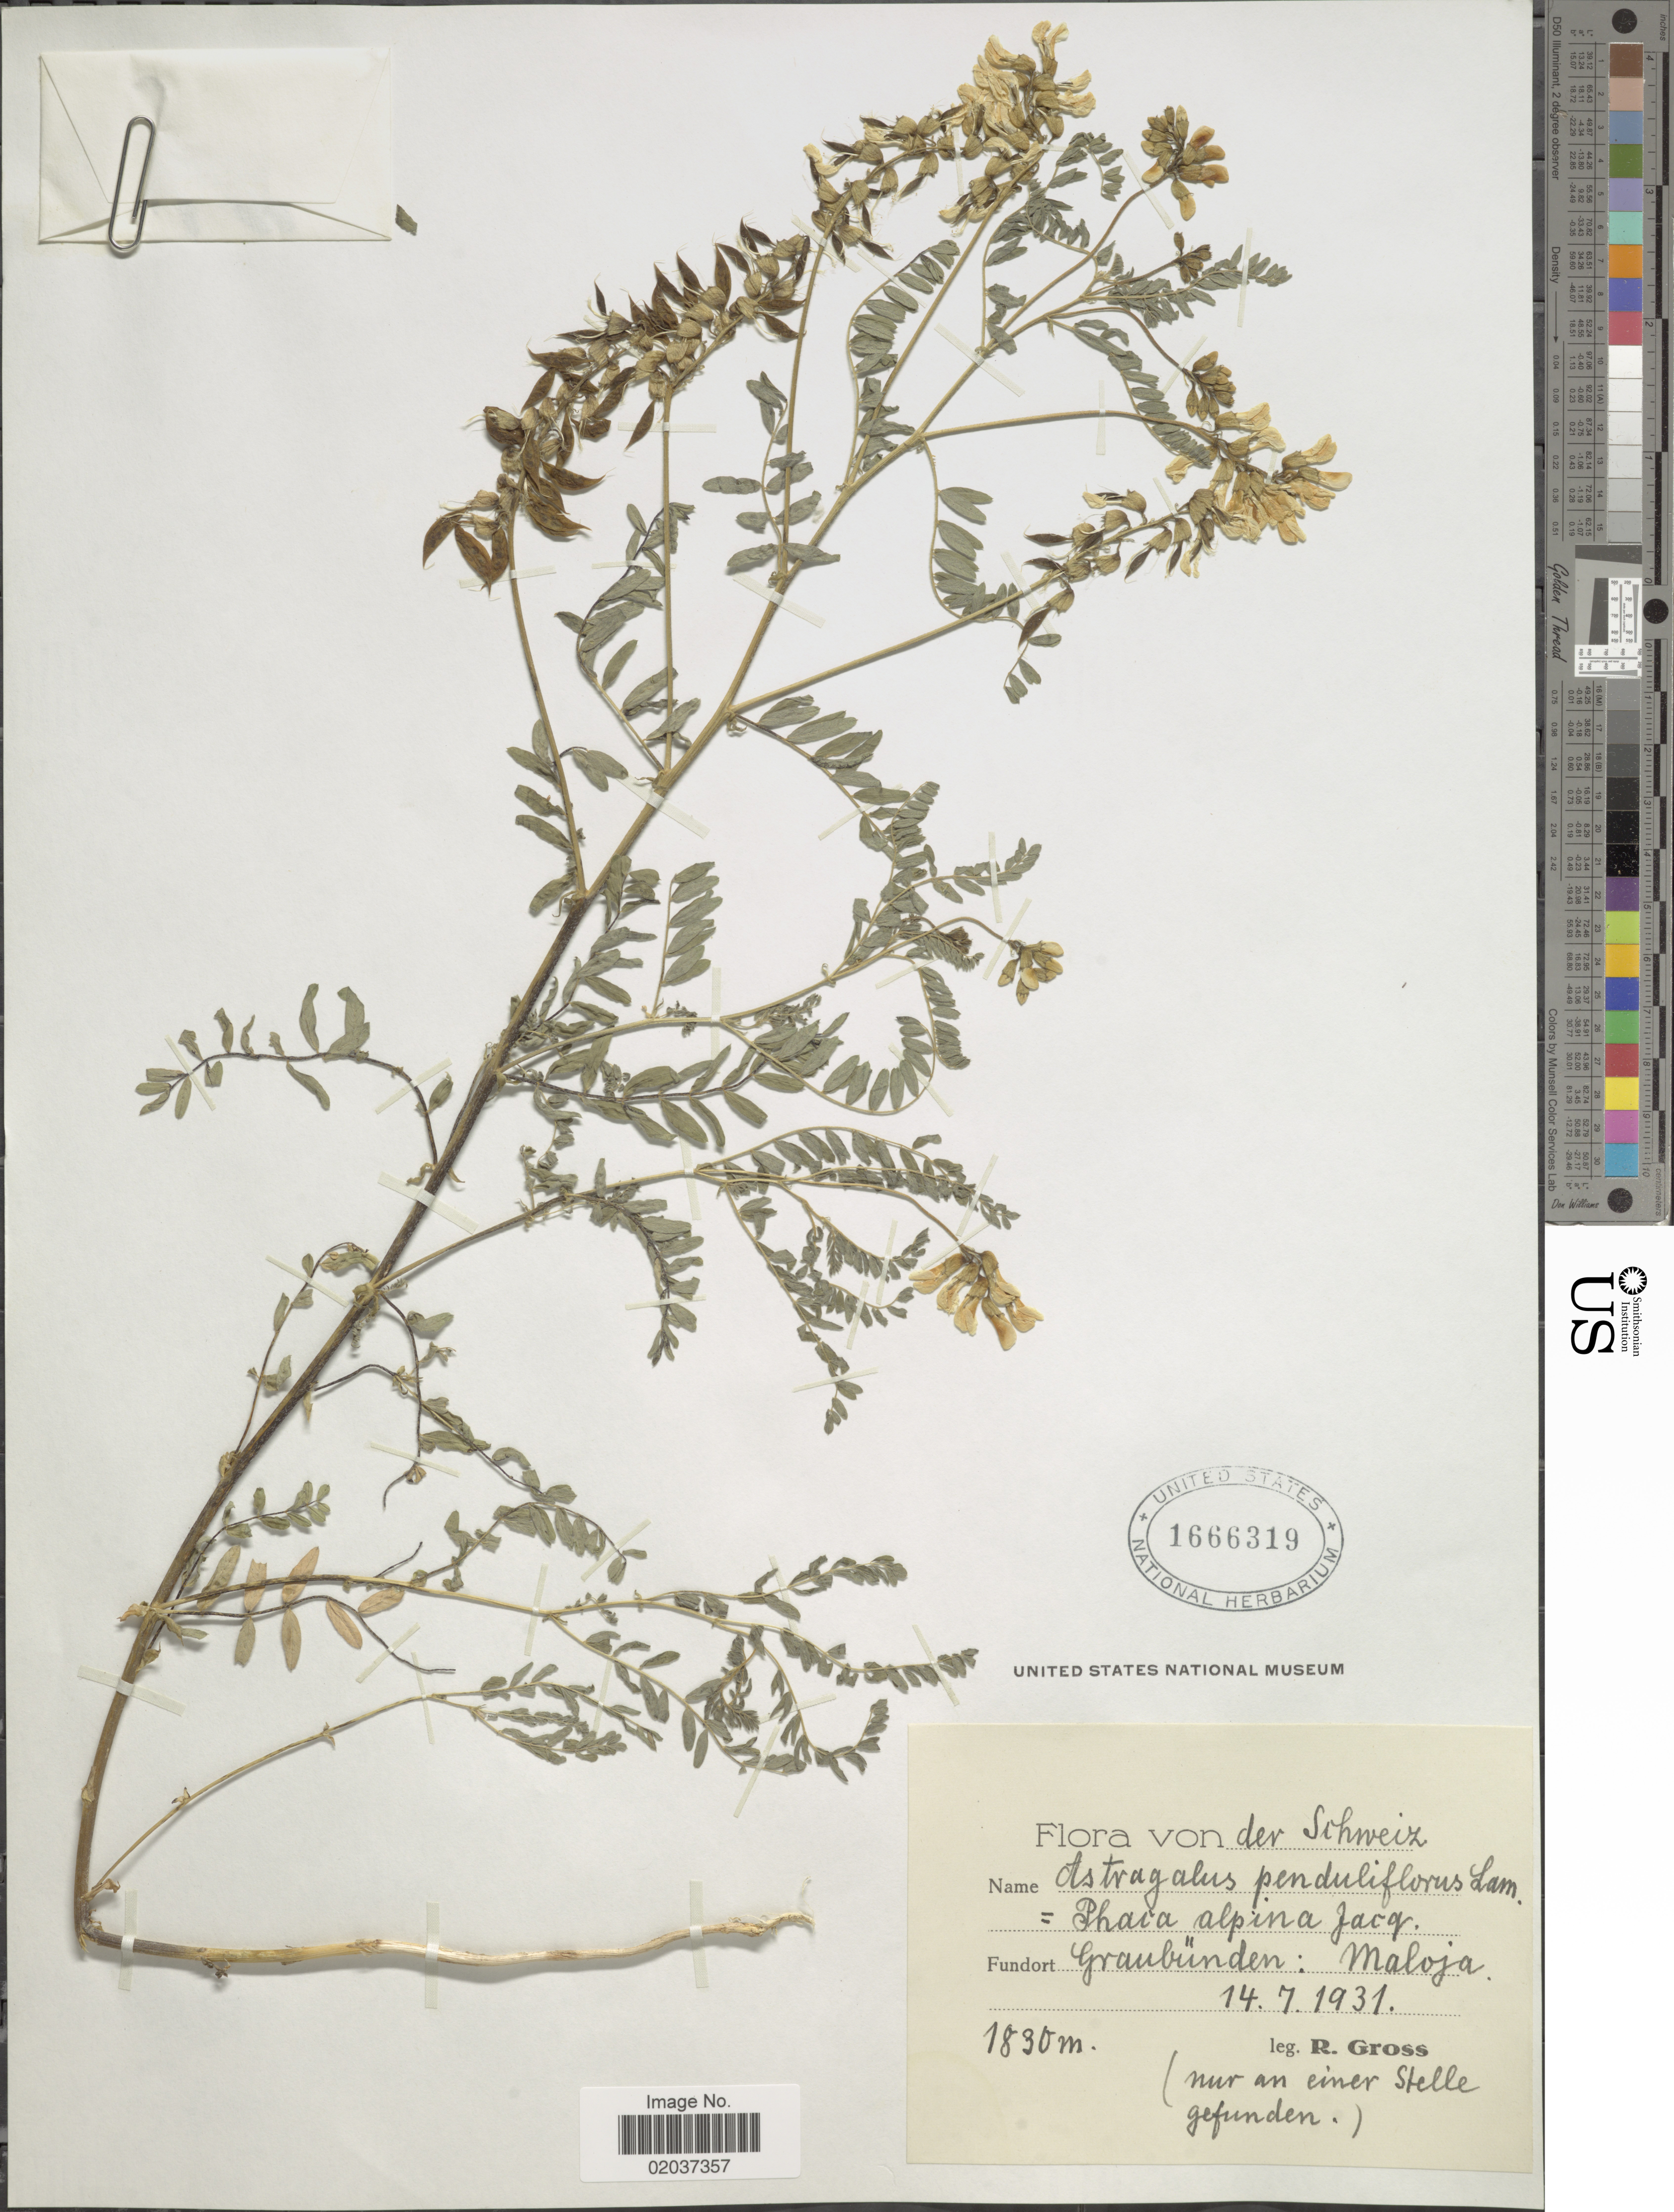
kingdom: Plantae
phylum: Tracheophyta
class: Magnoliopsida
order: Fabales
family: Fabaceae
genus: Astragalus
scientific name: Astragalus penduliflorus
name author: Lam.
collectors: R. Gross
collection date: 1931-07-14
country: Switzerland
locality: Graubunden: Maloja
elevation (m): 1830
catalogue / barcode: US 1666319